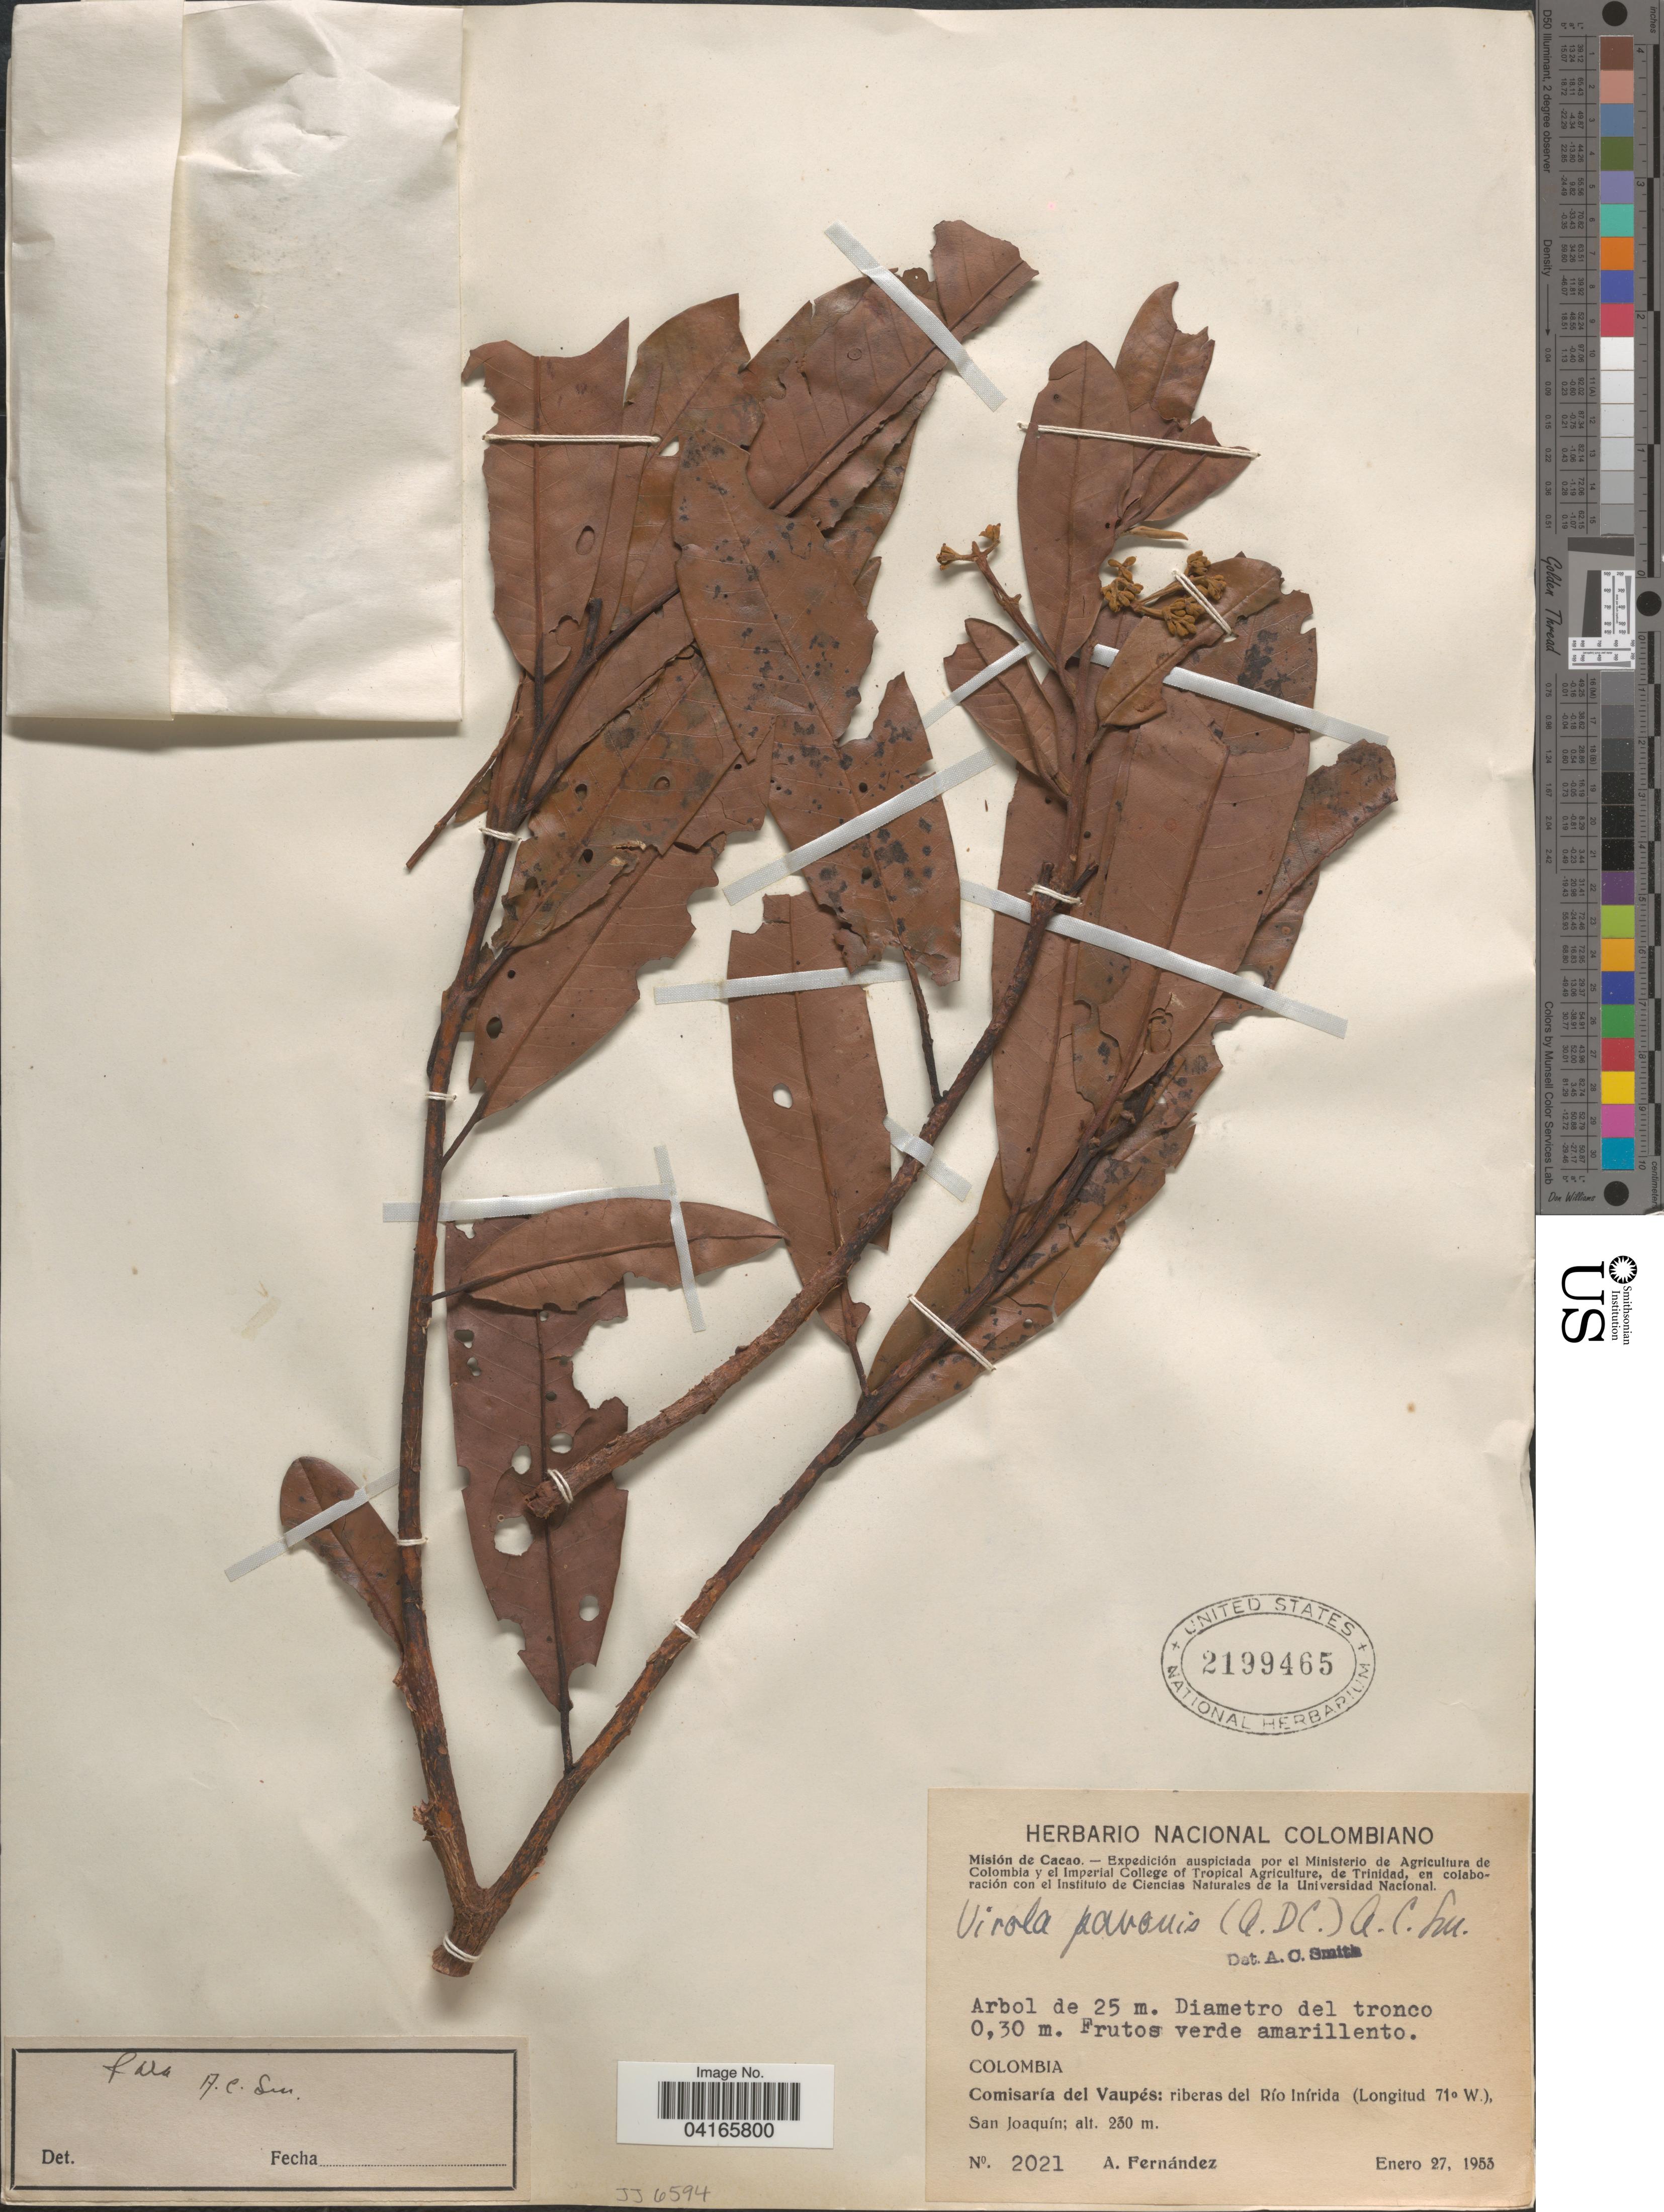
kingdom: Plantae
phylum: Tracheophyta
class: Magnoliopsida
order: Magnoliales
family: Myristicaceae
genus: Virola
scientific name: Virola pavonis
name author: (A. DC.) A.C. Sm.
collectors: A. Fernández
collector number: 2021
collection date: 1953-01-27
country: Colombia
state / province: Vaupés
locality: Misión de Cacao. Comisaría del Vaupés: riberas del Río Inírida. San Joaquín.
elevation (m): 230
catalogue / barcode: US 2199465